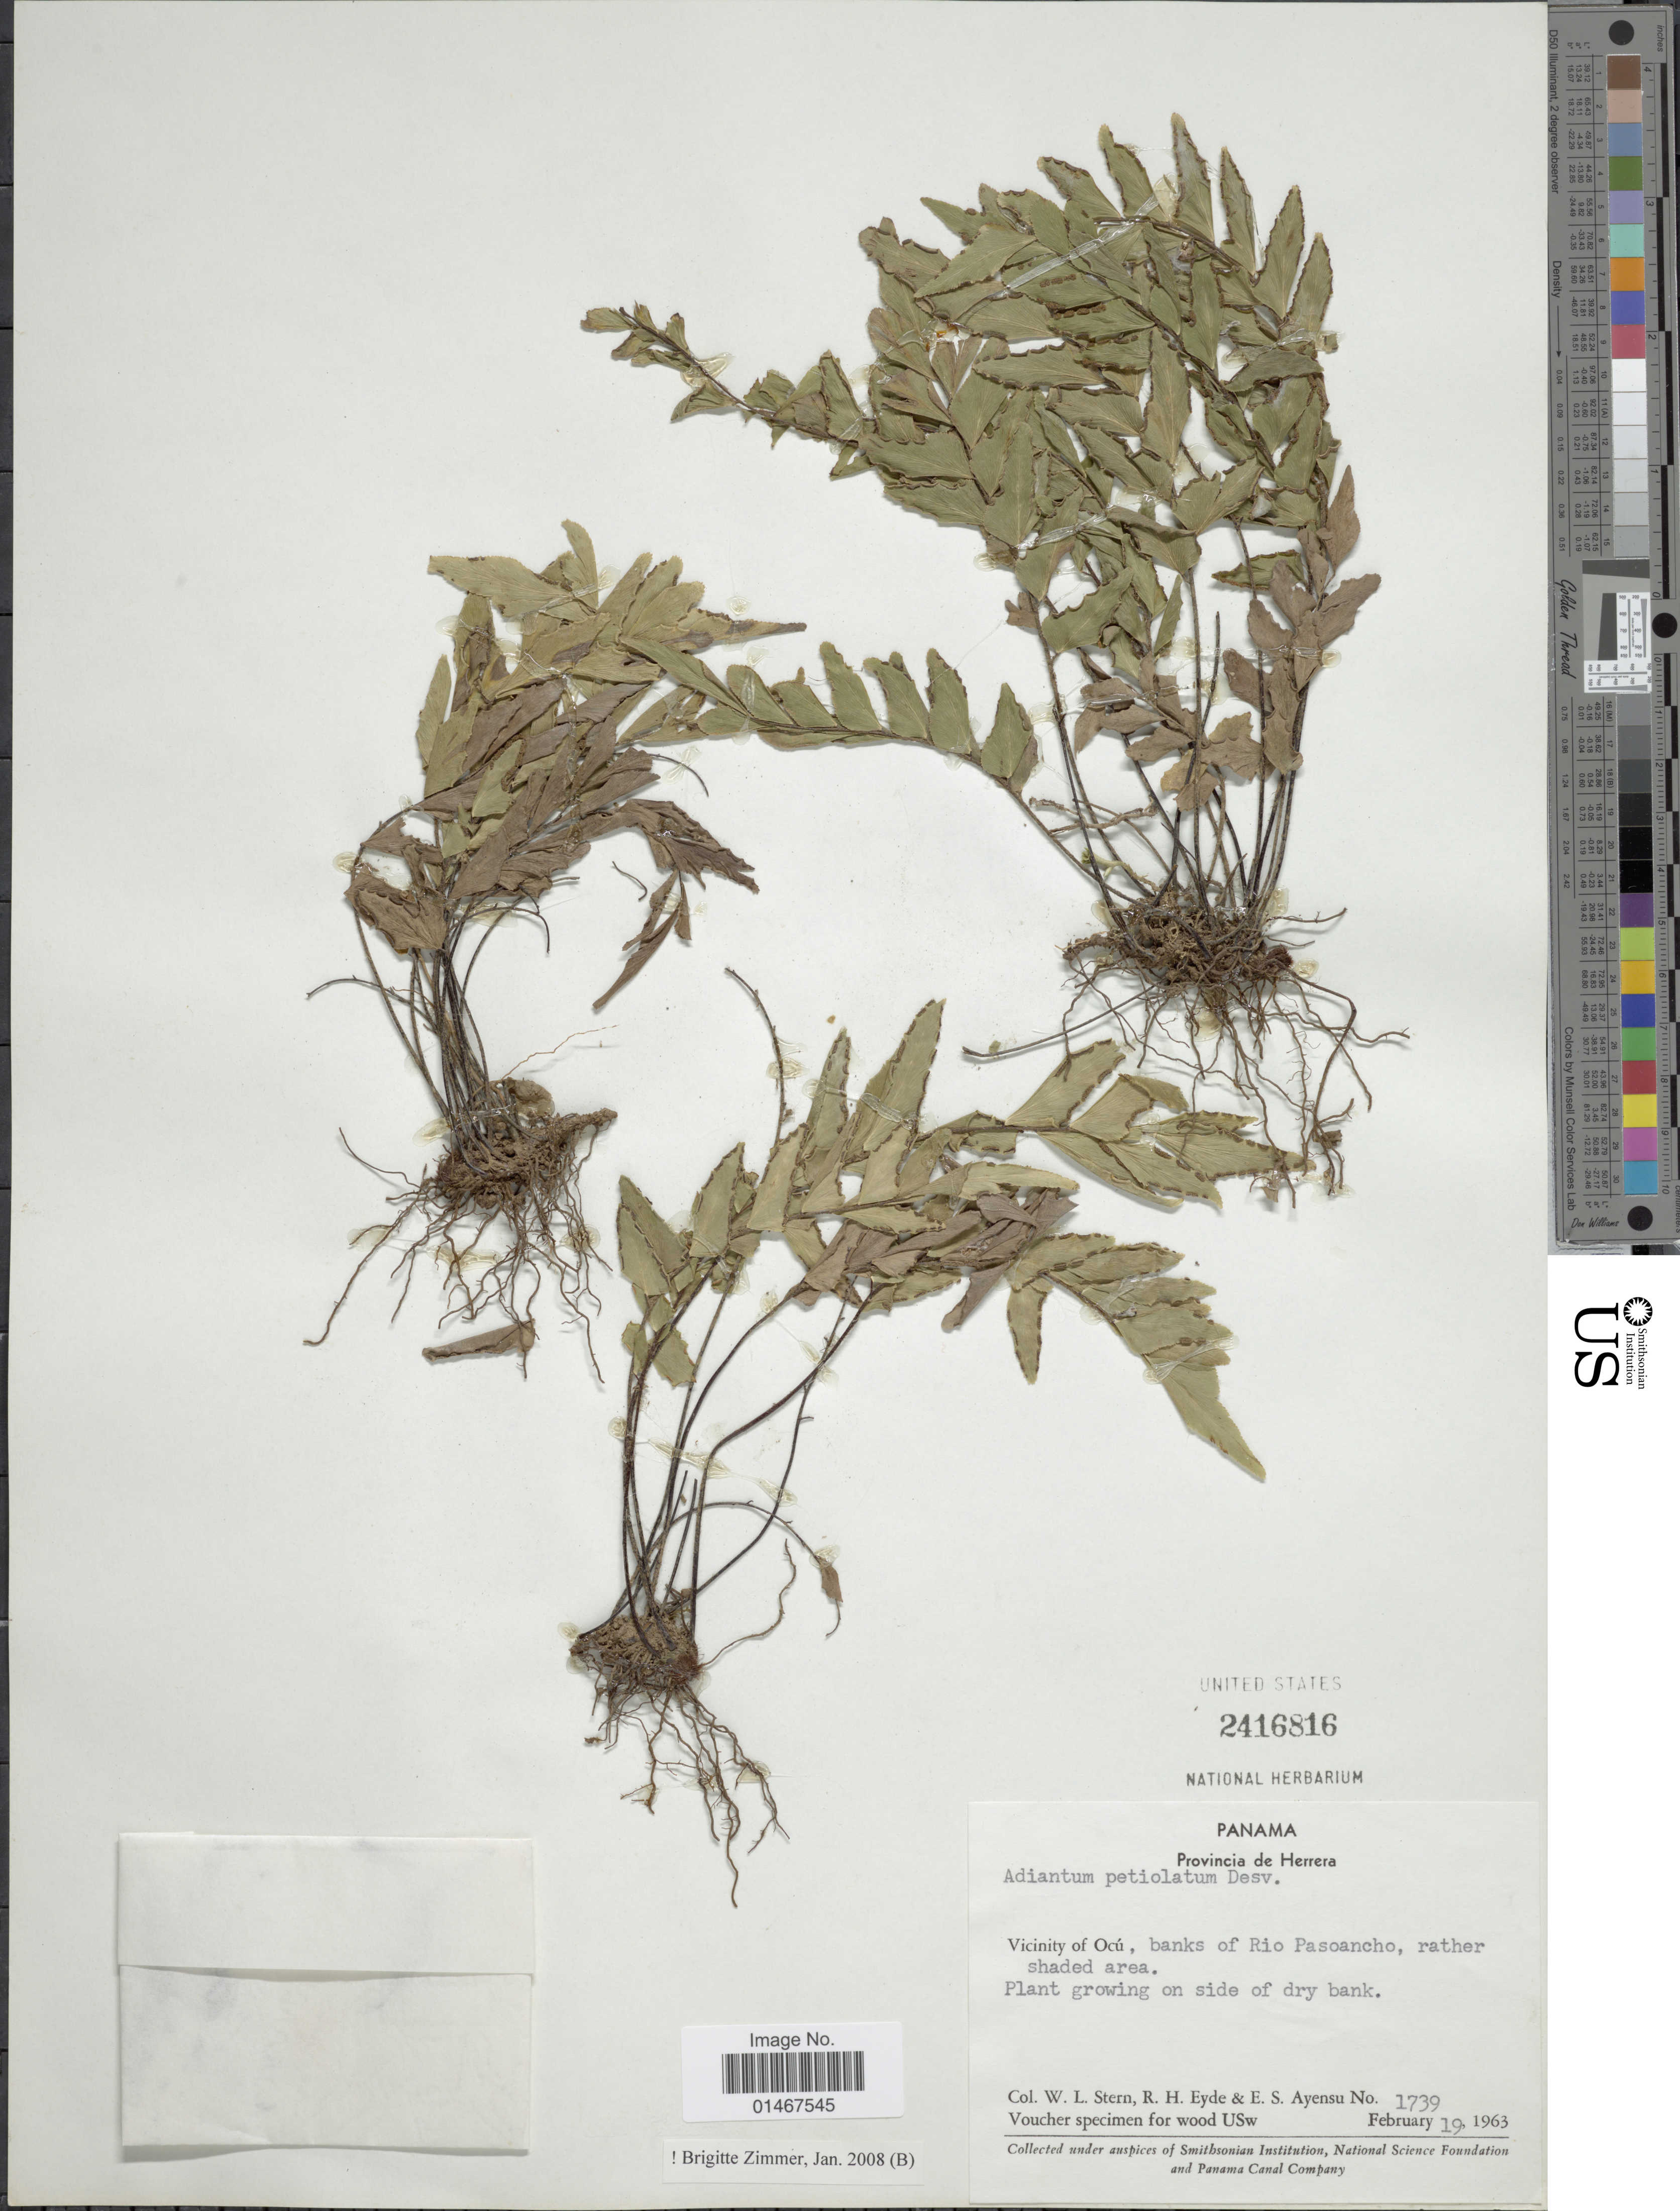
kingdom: Plantae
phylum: Tracheophyta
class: Polypodiopsida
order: Polypodiales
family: Pteridaceae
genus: Adiantum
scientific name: Adiantum petiolatum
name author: Desv.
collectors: W. L. Stern, R. H. Eyde & E. S. Ayensu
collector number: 1739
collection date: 1963-02-19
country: Panama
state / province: Herrera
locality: Provincia de Herrera. Vicinity of Ocu, banks of Rio Pasoancho.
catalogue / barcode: US 2416816